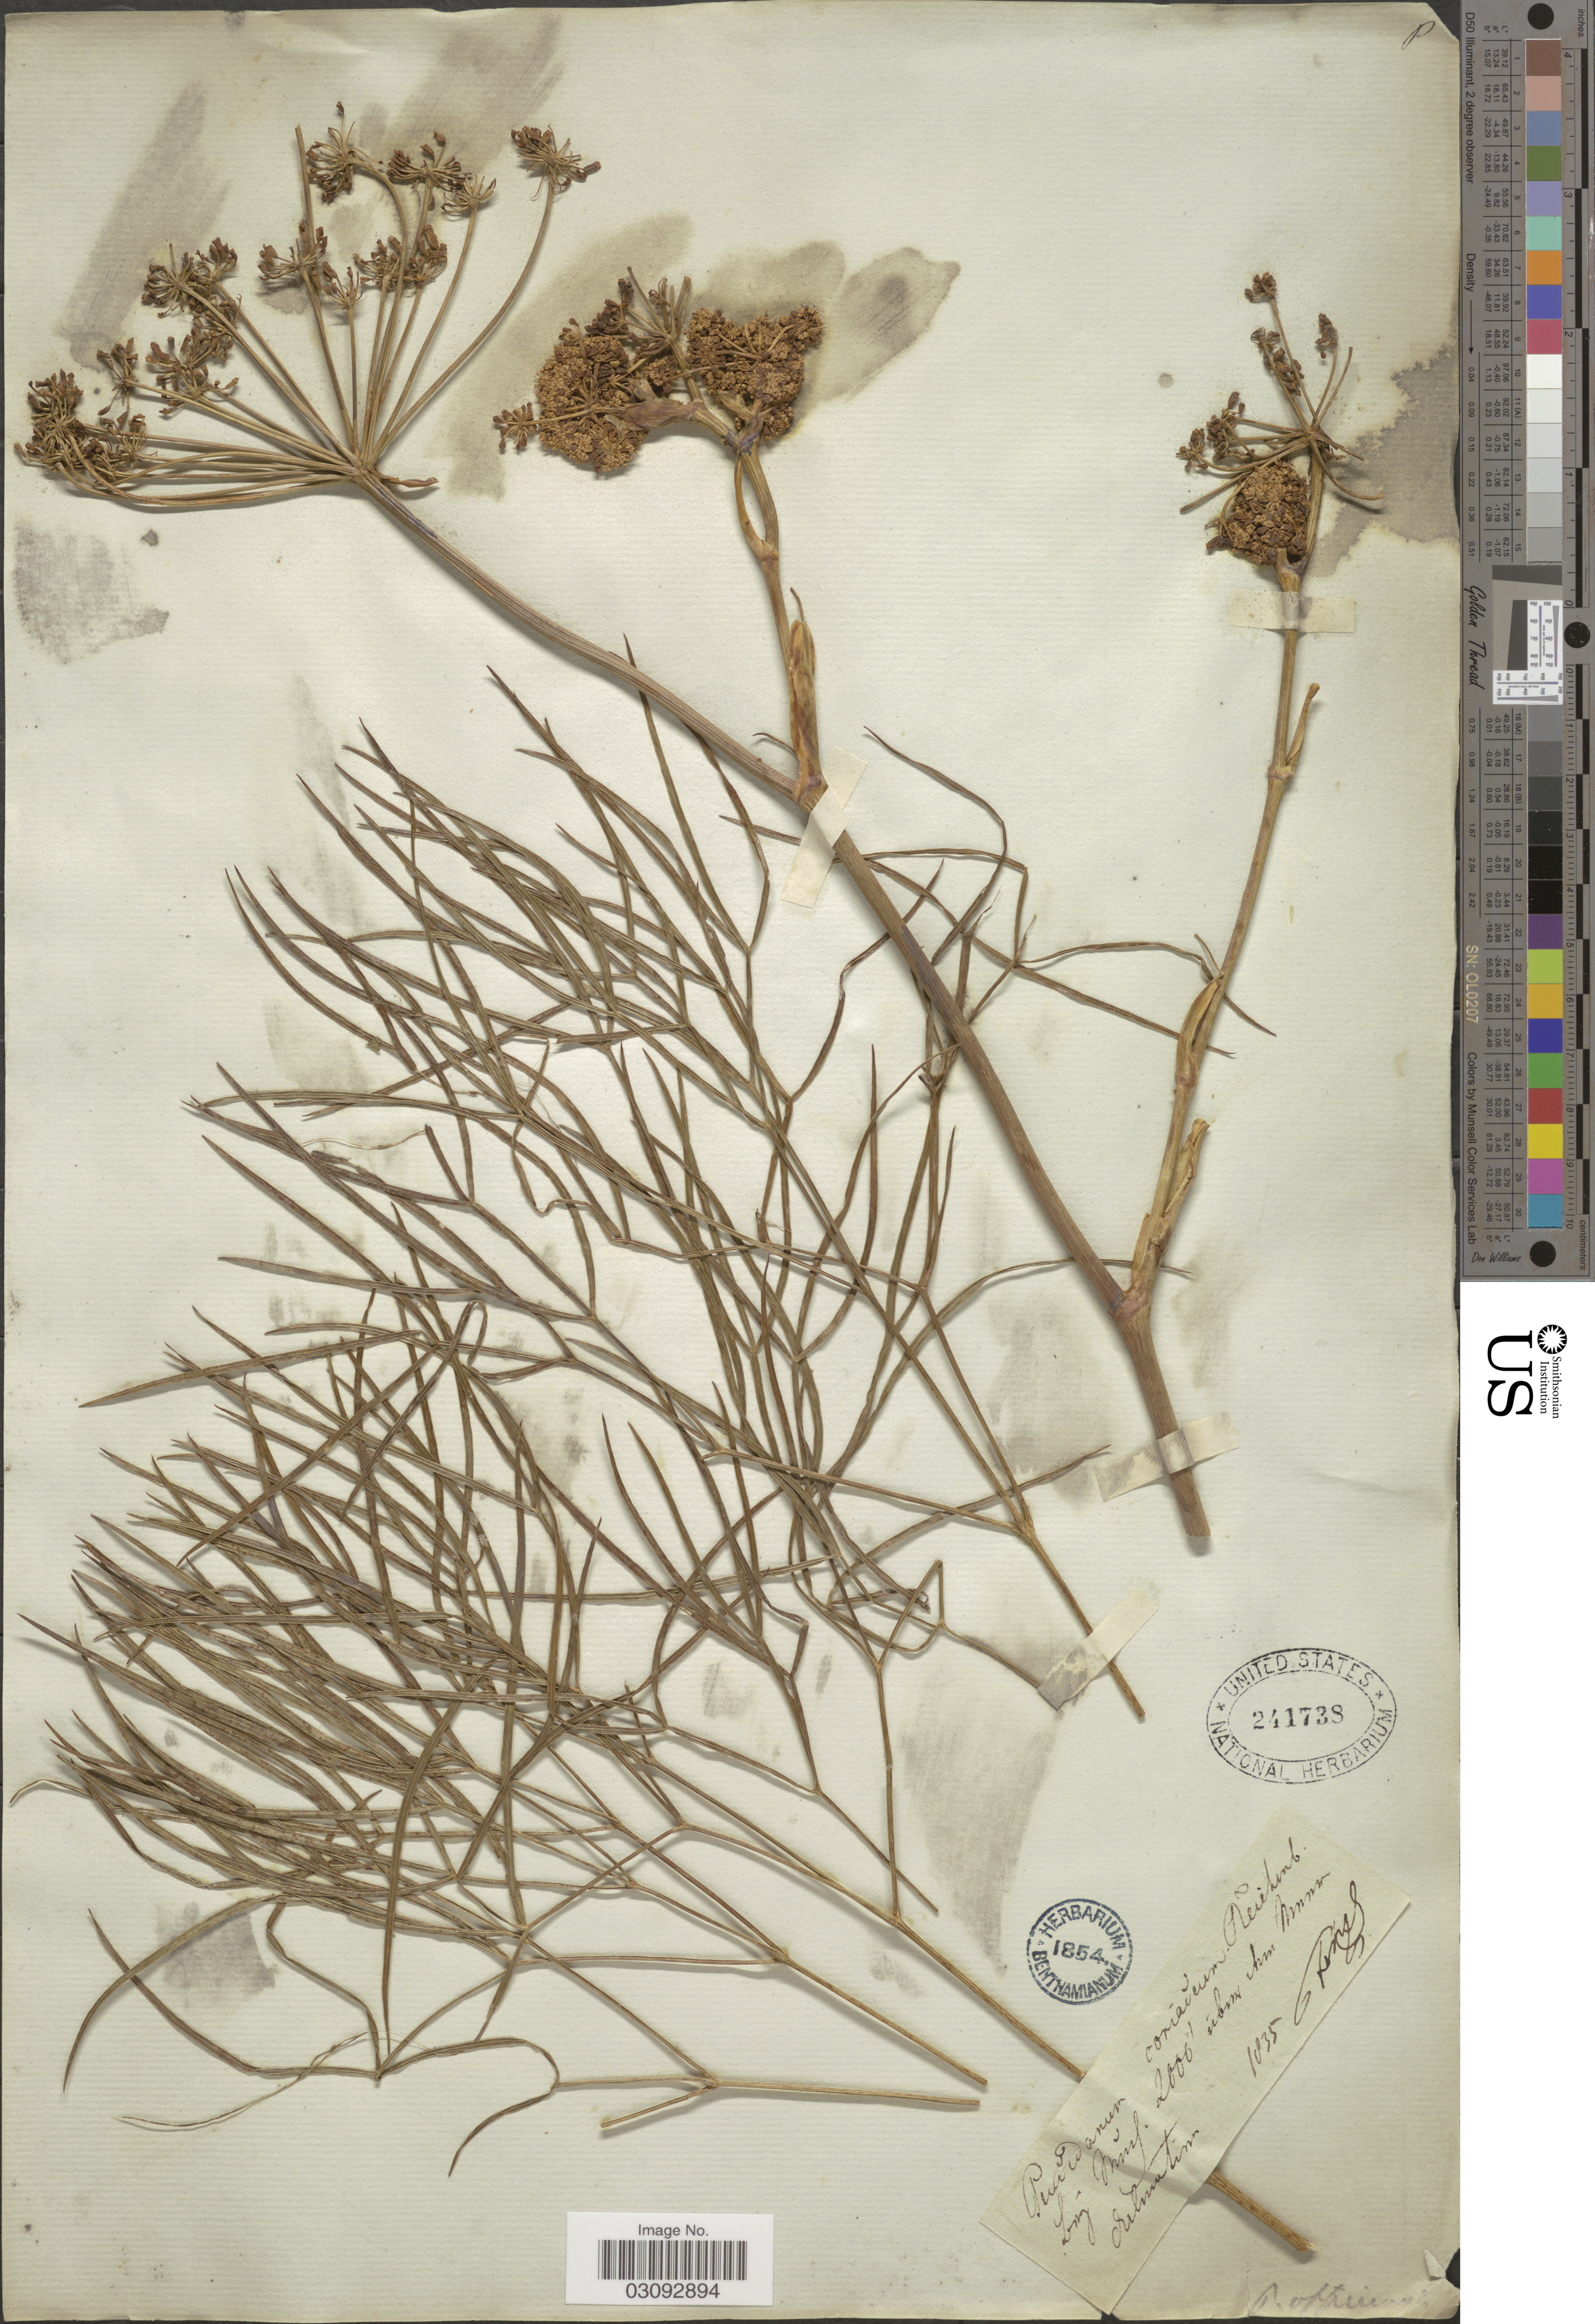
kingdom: Plantae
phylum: Tracheophyta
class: Magnoliopsida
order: Apiales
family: Apiaceae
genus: Peucedanum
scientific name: Peucedanum coriaceum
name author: Rchb.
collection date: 1835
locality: Coriaceim Reiehenb bey Muif. [interpreted]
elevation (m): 610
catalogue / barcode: US 241738